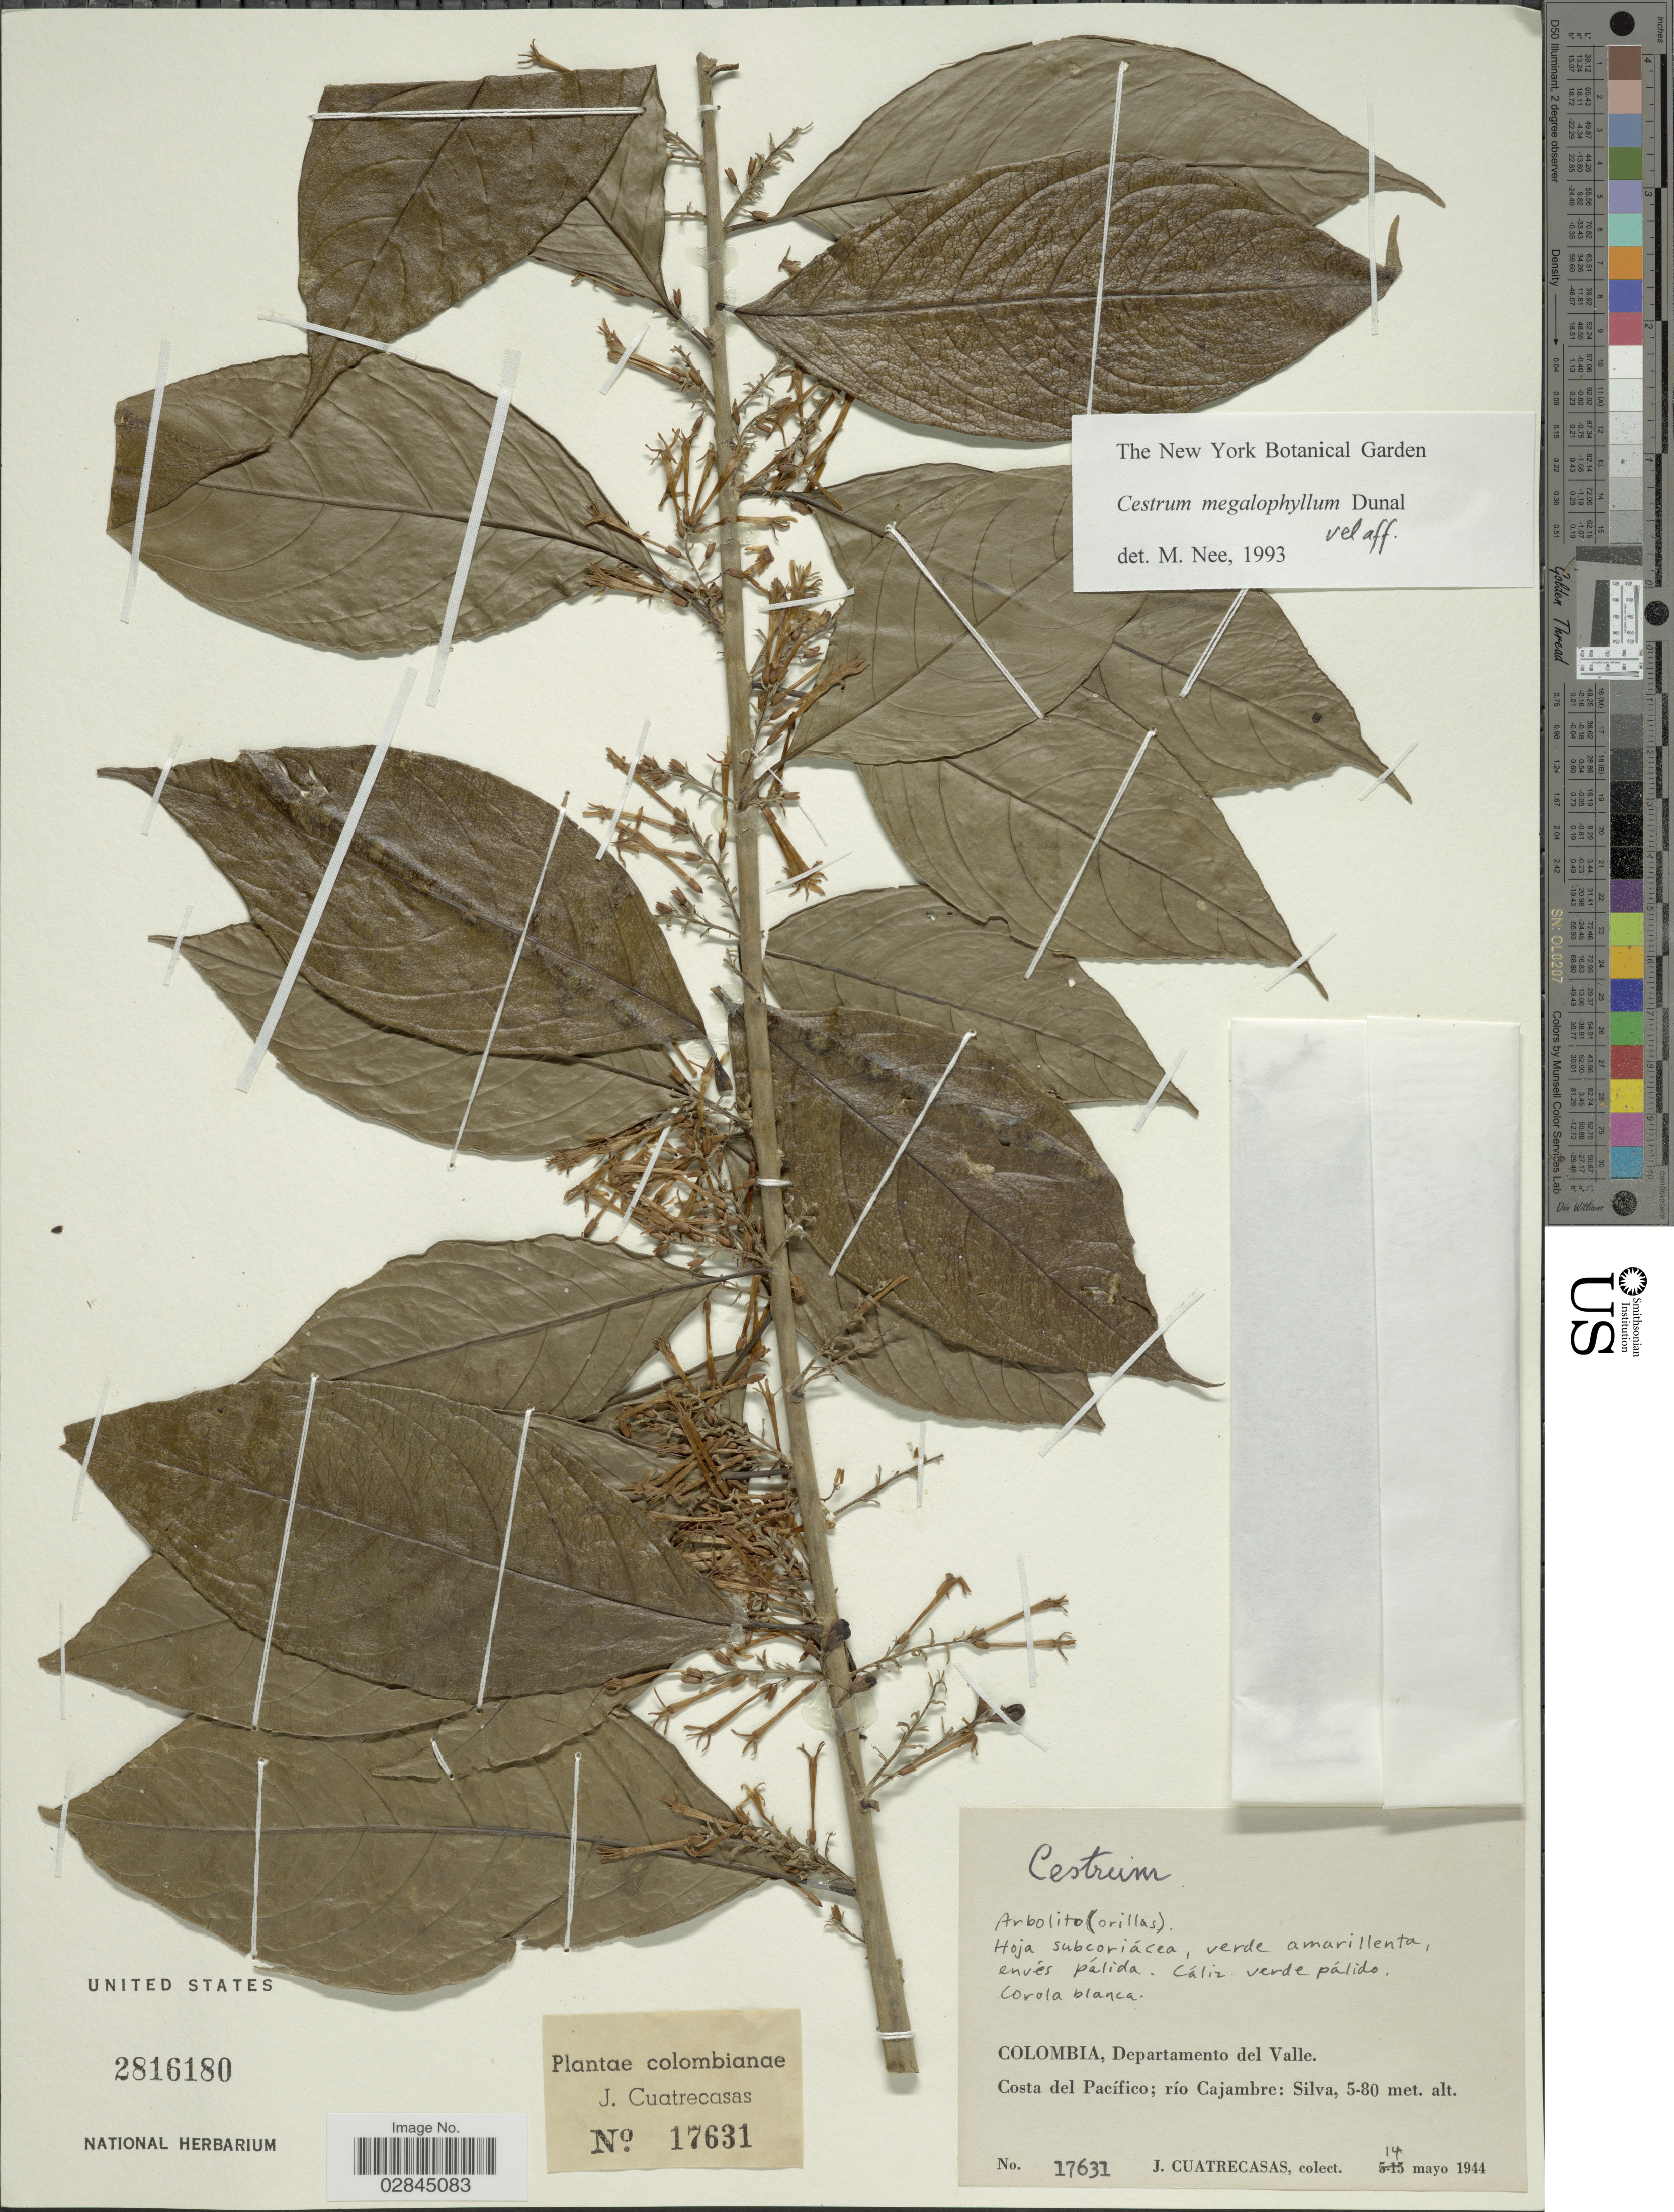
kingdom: Plantae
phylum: Tracheophyta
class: Magnoliopsida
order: Solanales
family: Solanaceae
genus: Cestrum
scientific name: Cestrum schlechtendahlii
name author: G. Don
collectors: J. Cuatrecasas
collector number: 17631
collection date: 1944-05-14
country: Colombia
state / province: Valle del Cauca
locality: Departamento del Valle. Costa del Pacífico; río Cajambre: Silva.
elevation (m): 5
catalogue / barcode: US 2816180